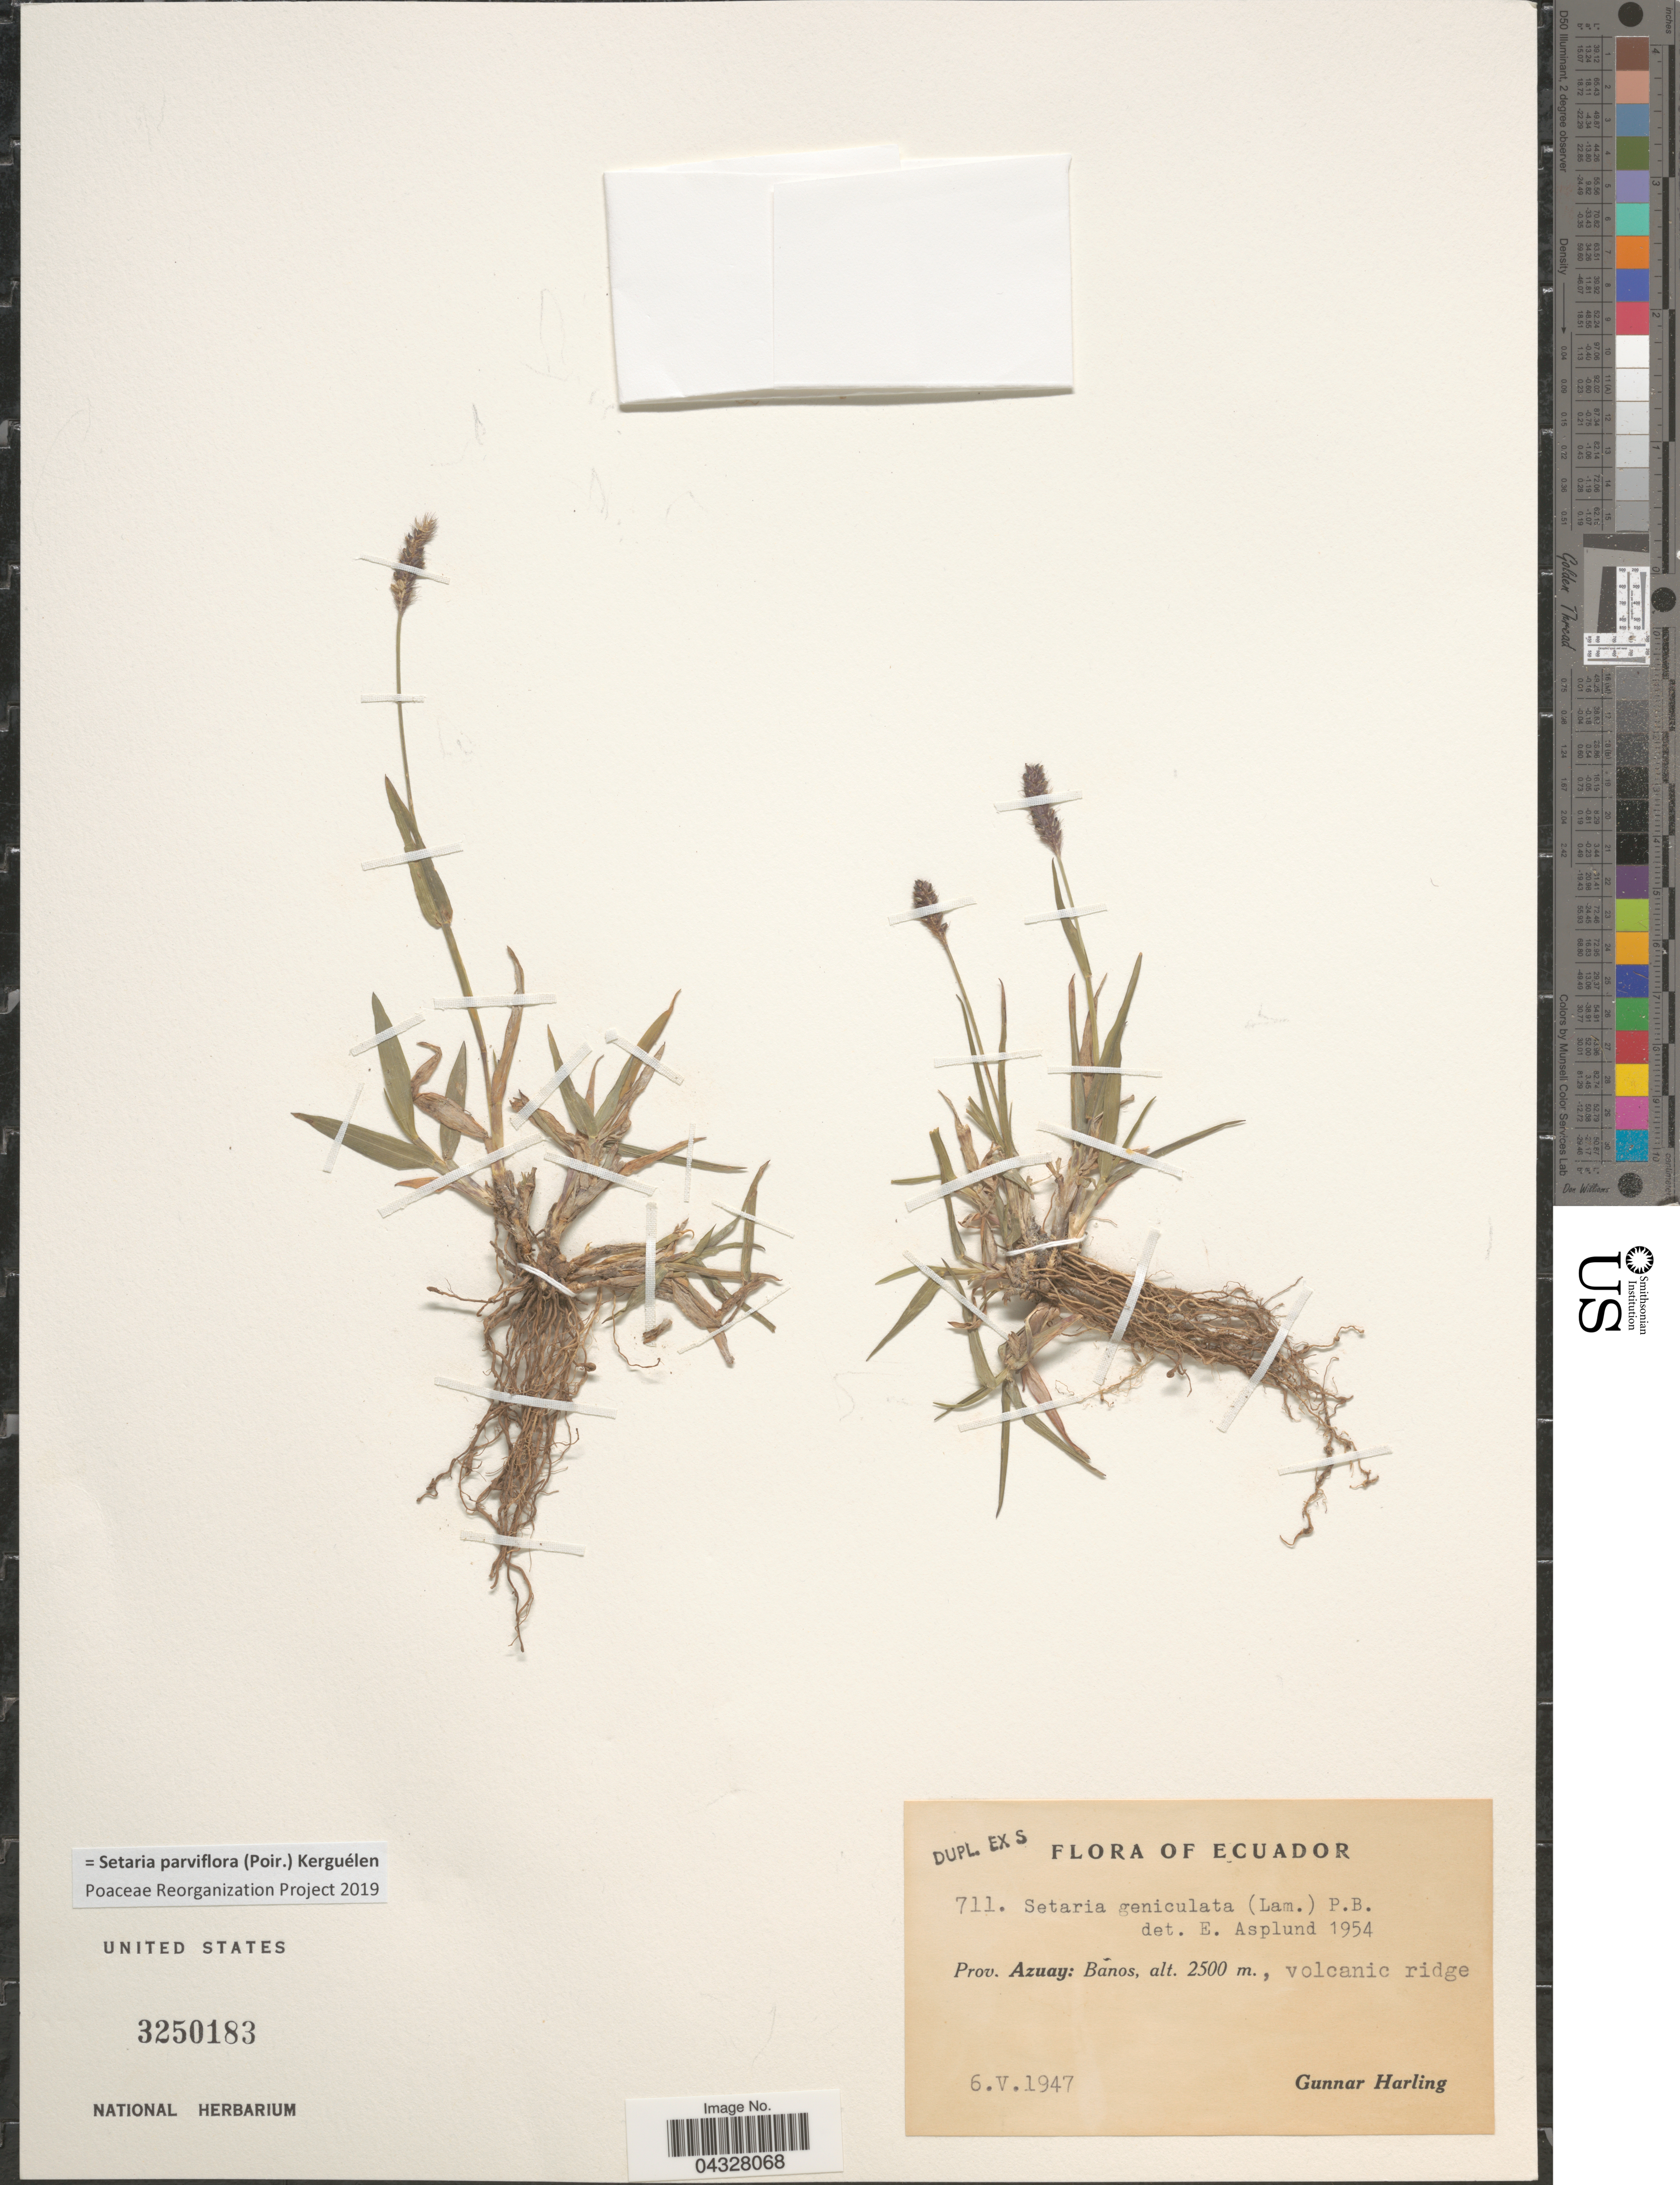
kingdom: Plantae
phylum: Tracheophyta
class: Liliopsida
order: Poales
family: Poaceae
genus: Setaria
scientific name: Setaria parviflora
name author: (Poir.) Kerguélen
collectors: G. Harling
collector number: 711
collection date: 1947-05-06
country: Ecuador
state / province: Azuay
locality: Baños.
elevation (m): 2500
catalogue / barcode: US 3250183